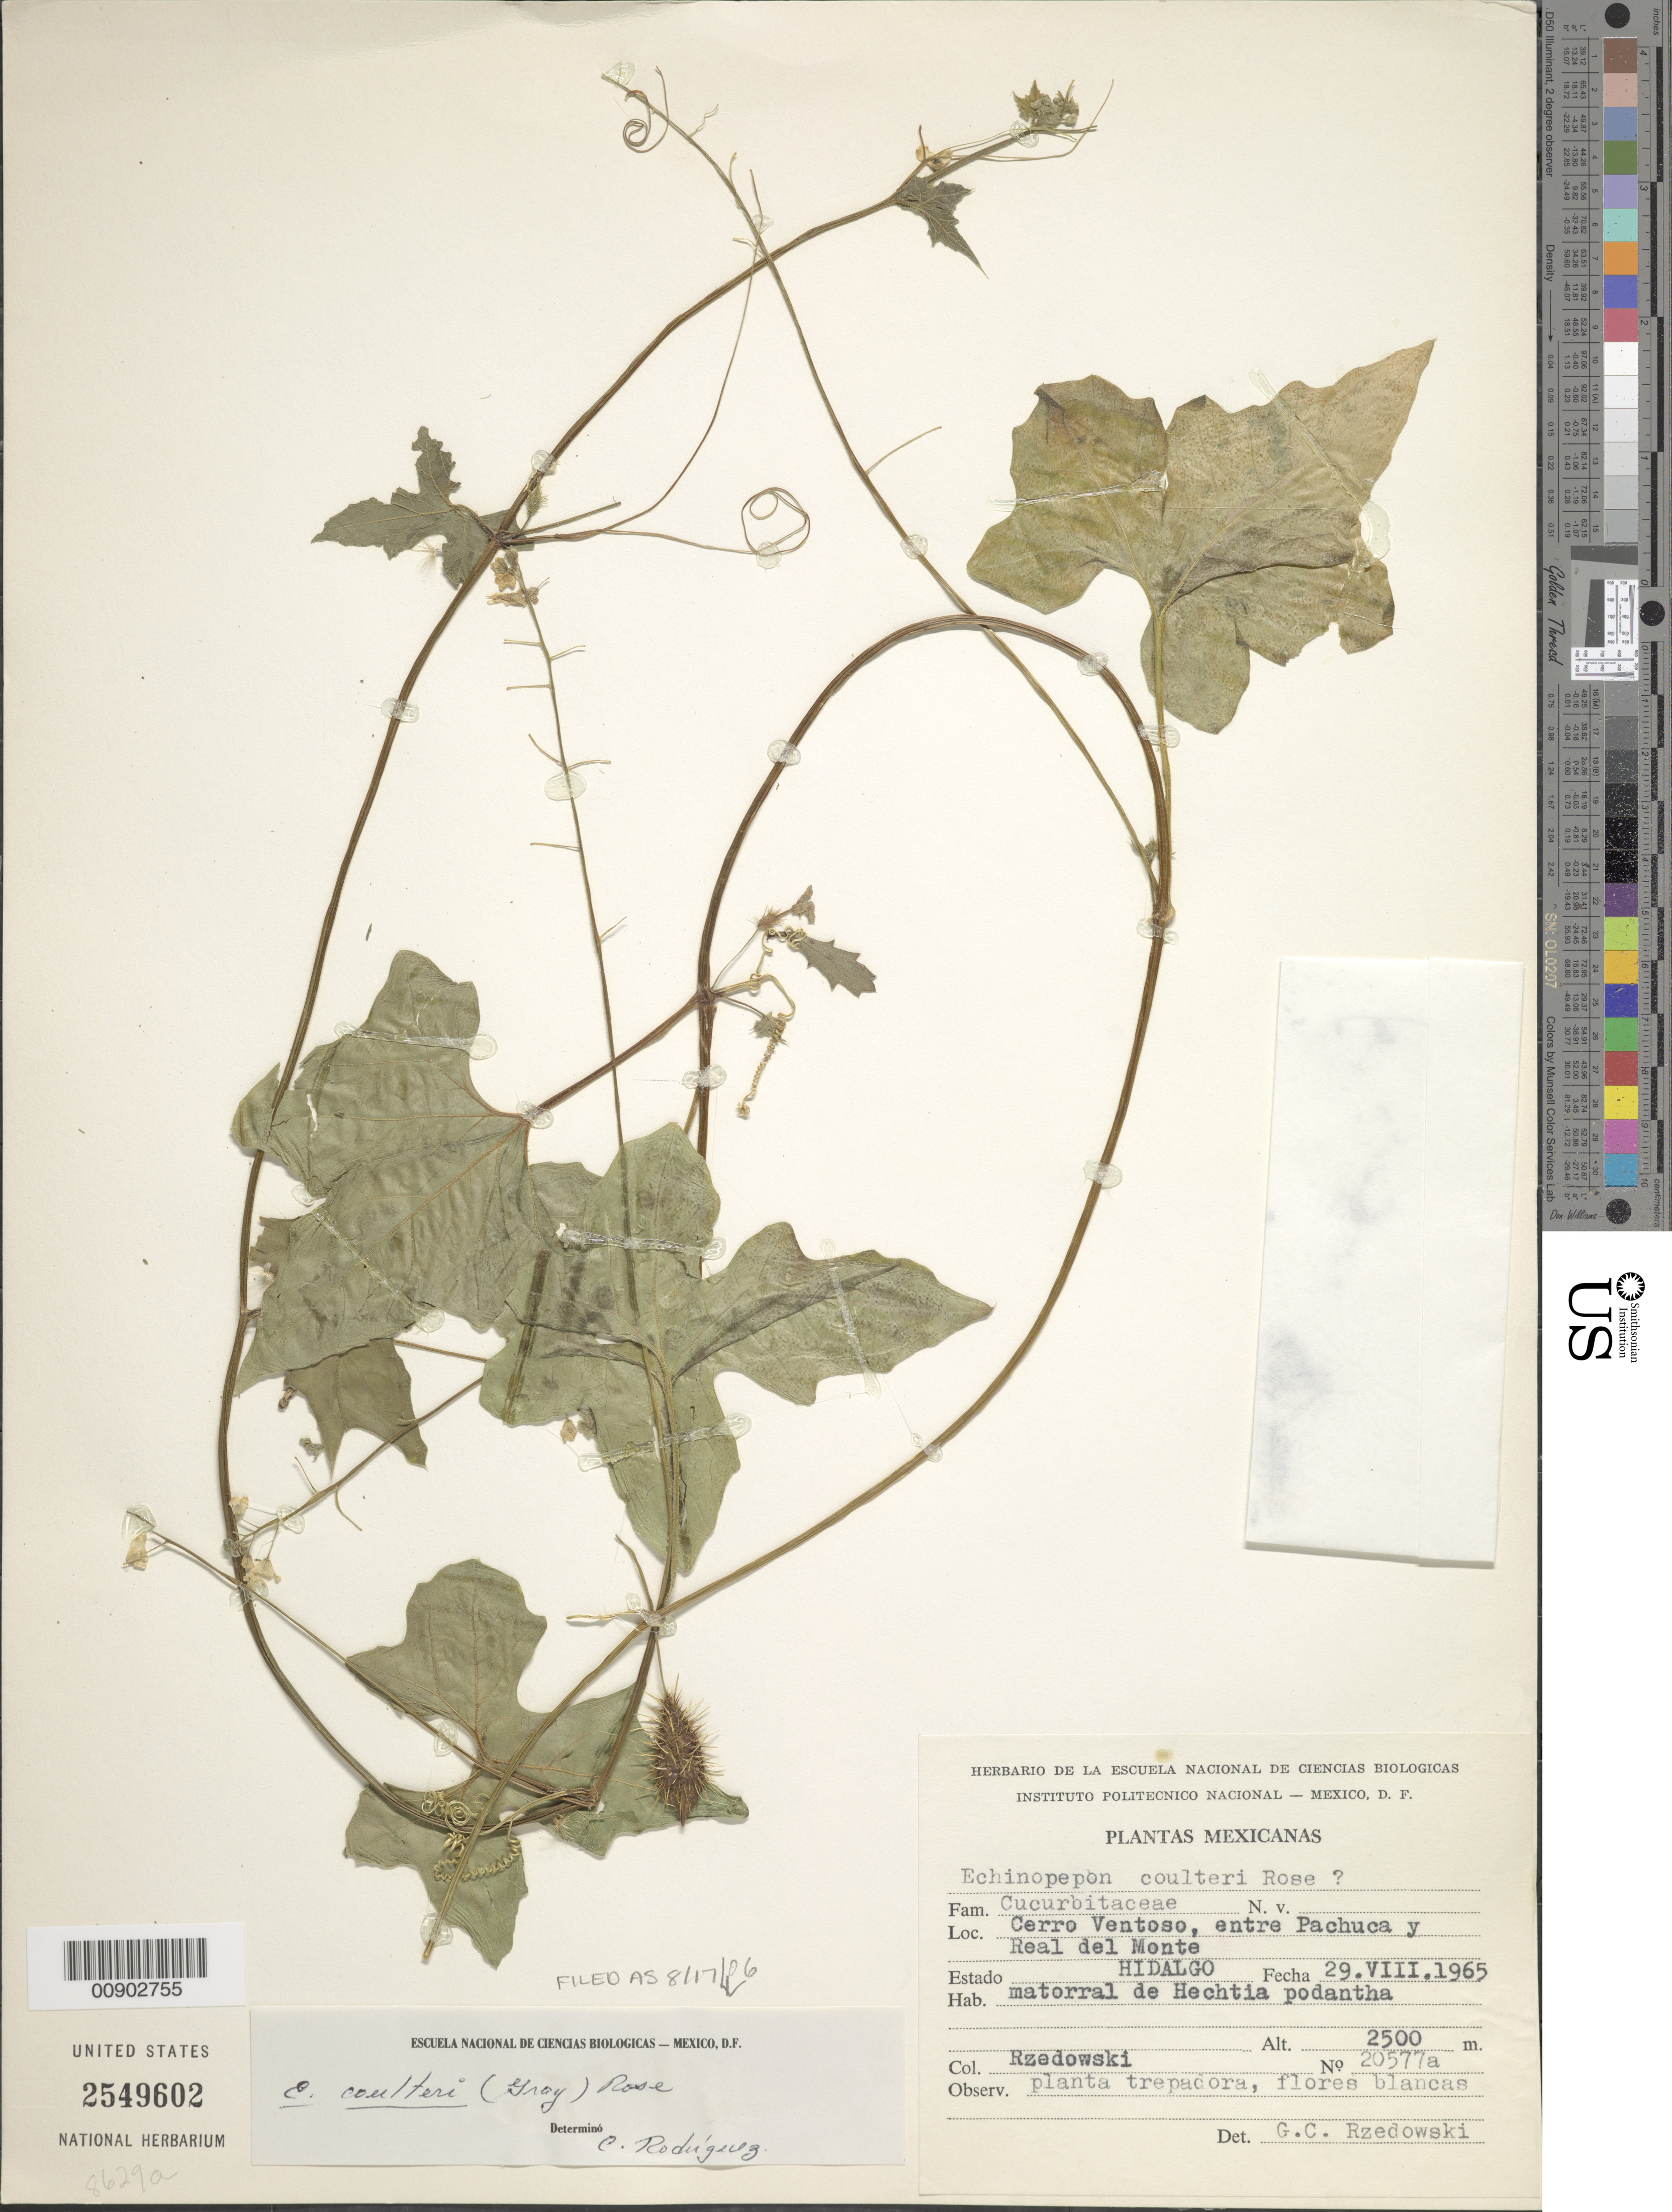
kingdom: Plantae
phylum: Tracheophyta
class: Magnoliopsida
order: Cucurbitales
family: Cucurbitaceae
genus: Echinopepon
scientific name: Echinopepon coulteri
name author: (A. Gray) Rose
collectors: J. Rzedowski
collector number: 20577 a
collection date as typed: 29 Aug 1965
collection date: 1965-08-29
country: Mexico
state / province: Hidalgo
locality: Cerro Ventoso, entre Pachuca y Real del Monte, Hidalgo.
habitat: Matorral de Hechtia podantha.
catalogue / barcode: US 2549602